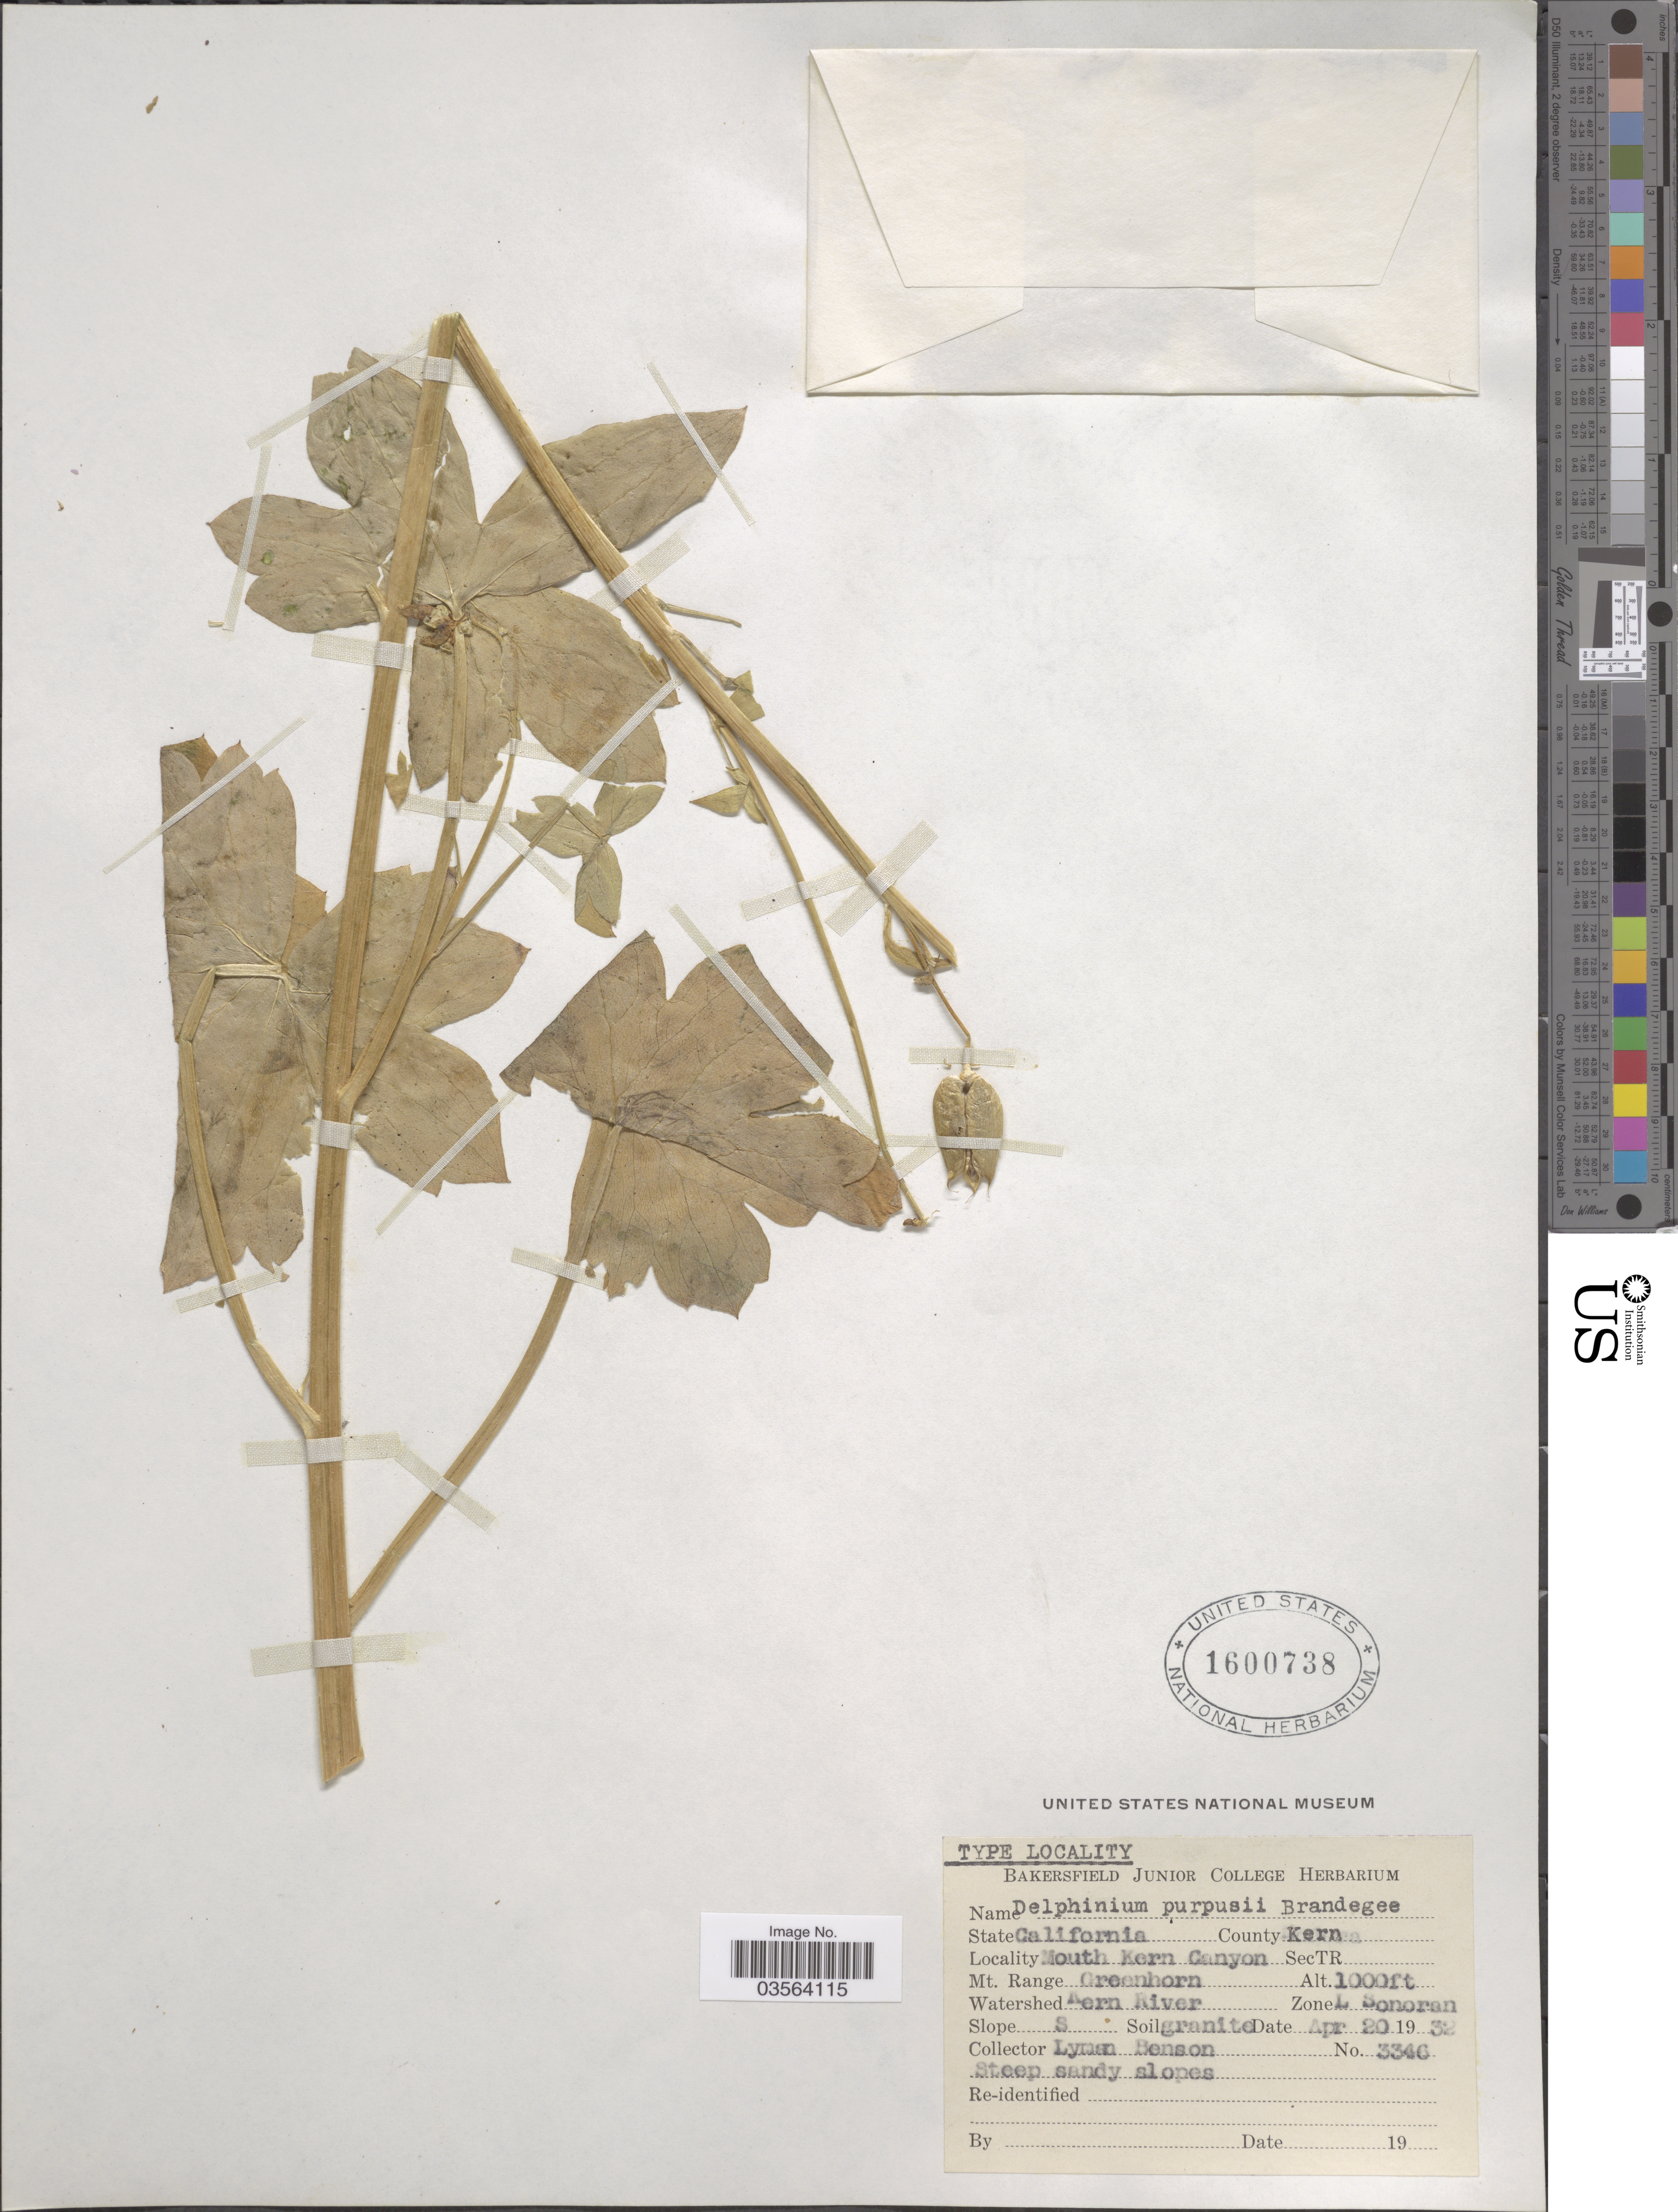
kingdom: Plantae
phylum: Tracheophyta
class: Magnoliopsida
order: Ranunculales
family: Ranunculaceae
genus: Delphinium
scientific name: Delphinium purpusii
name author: Brandegee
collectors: L. D. Benson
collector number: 3346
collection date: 1932-04-20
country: United States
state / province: California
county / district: Kern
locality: County Kern. Mouth Kern Canyon, Sec TR. Mt. Range Greenhorn. Watershed Kern River. Slope S. Zone L Sonoran.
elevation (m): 305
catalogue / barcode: US 1600738